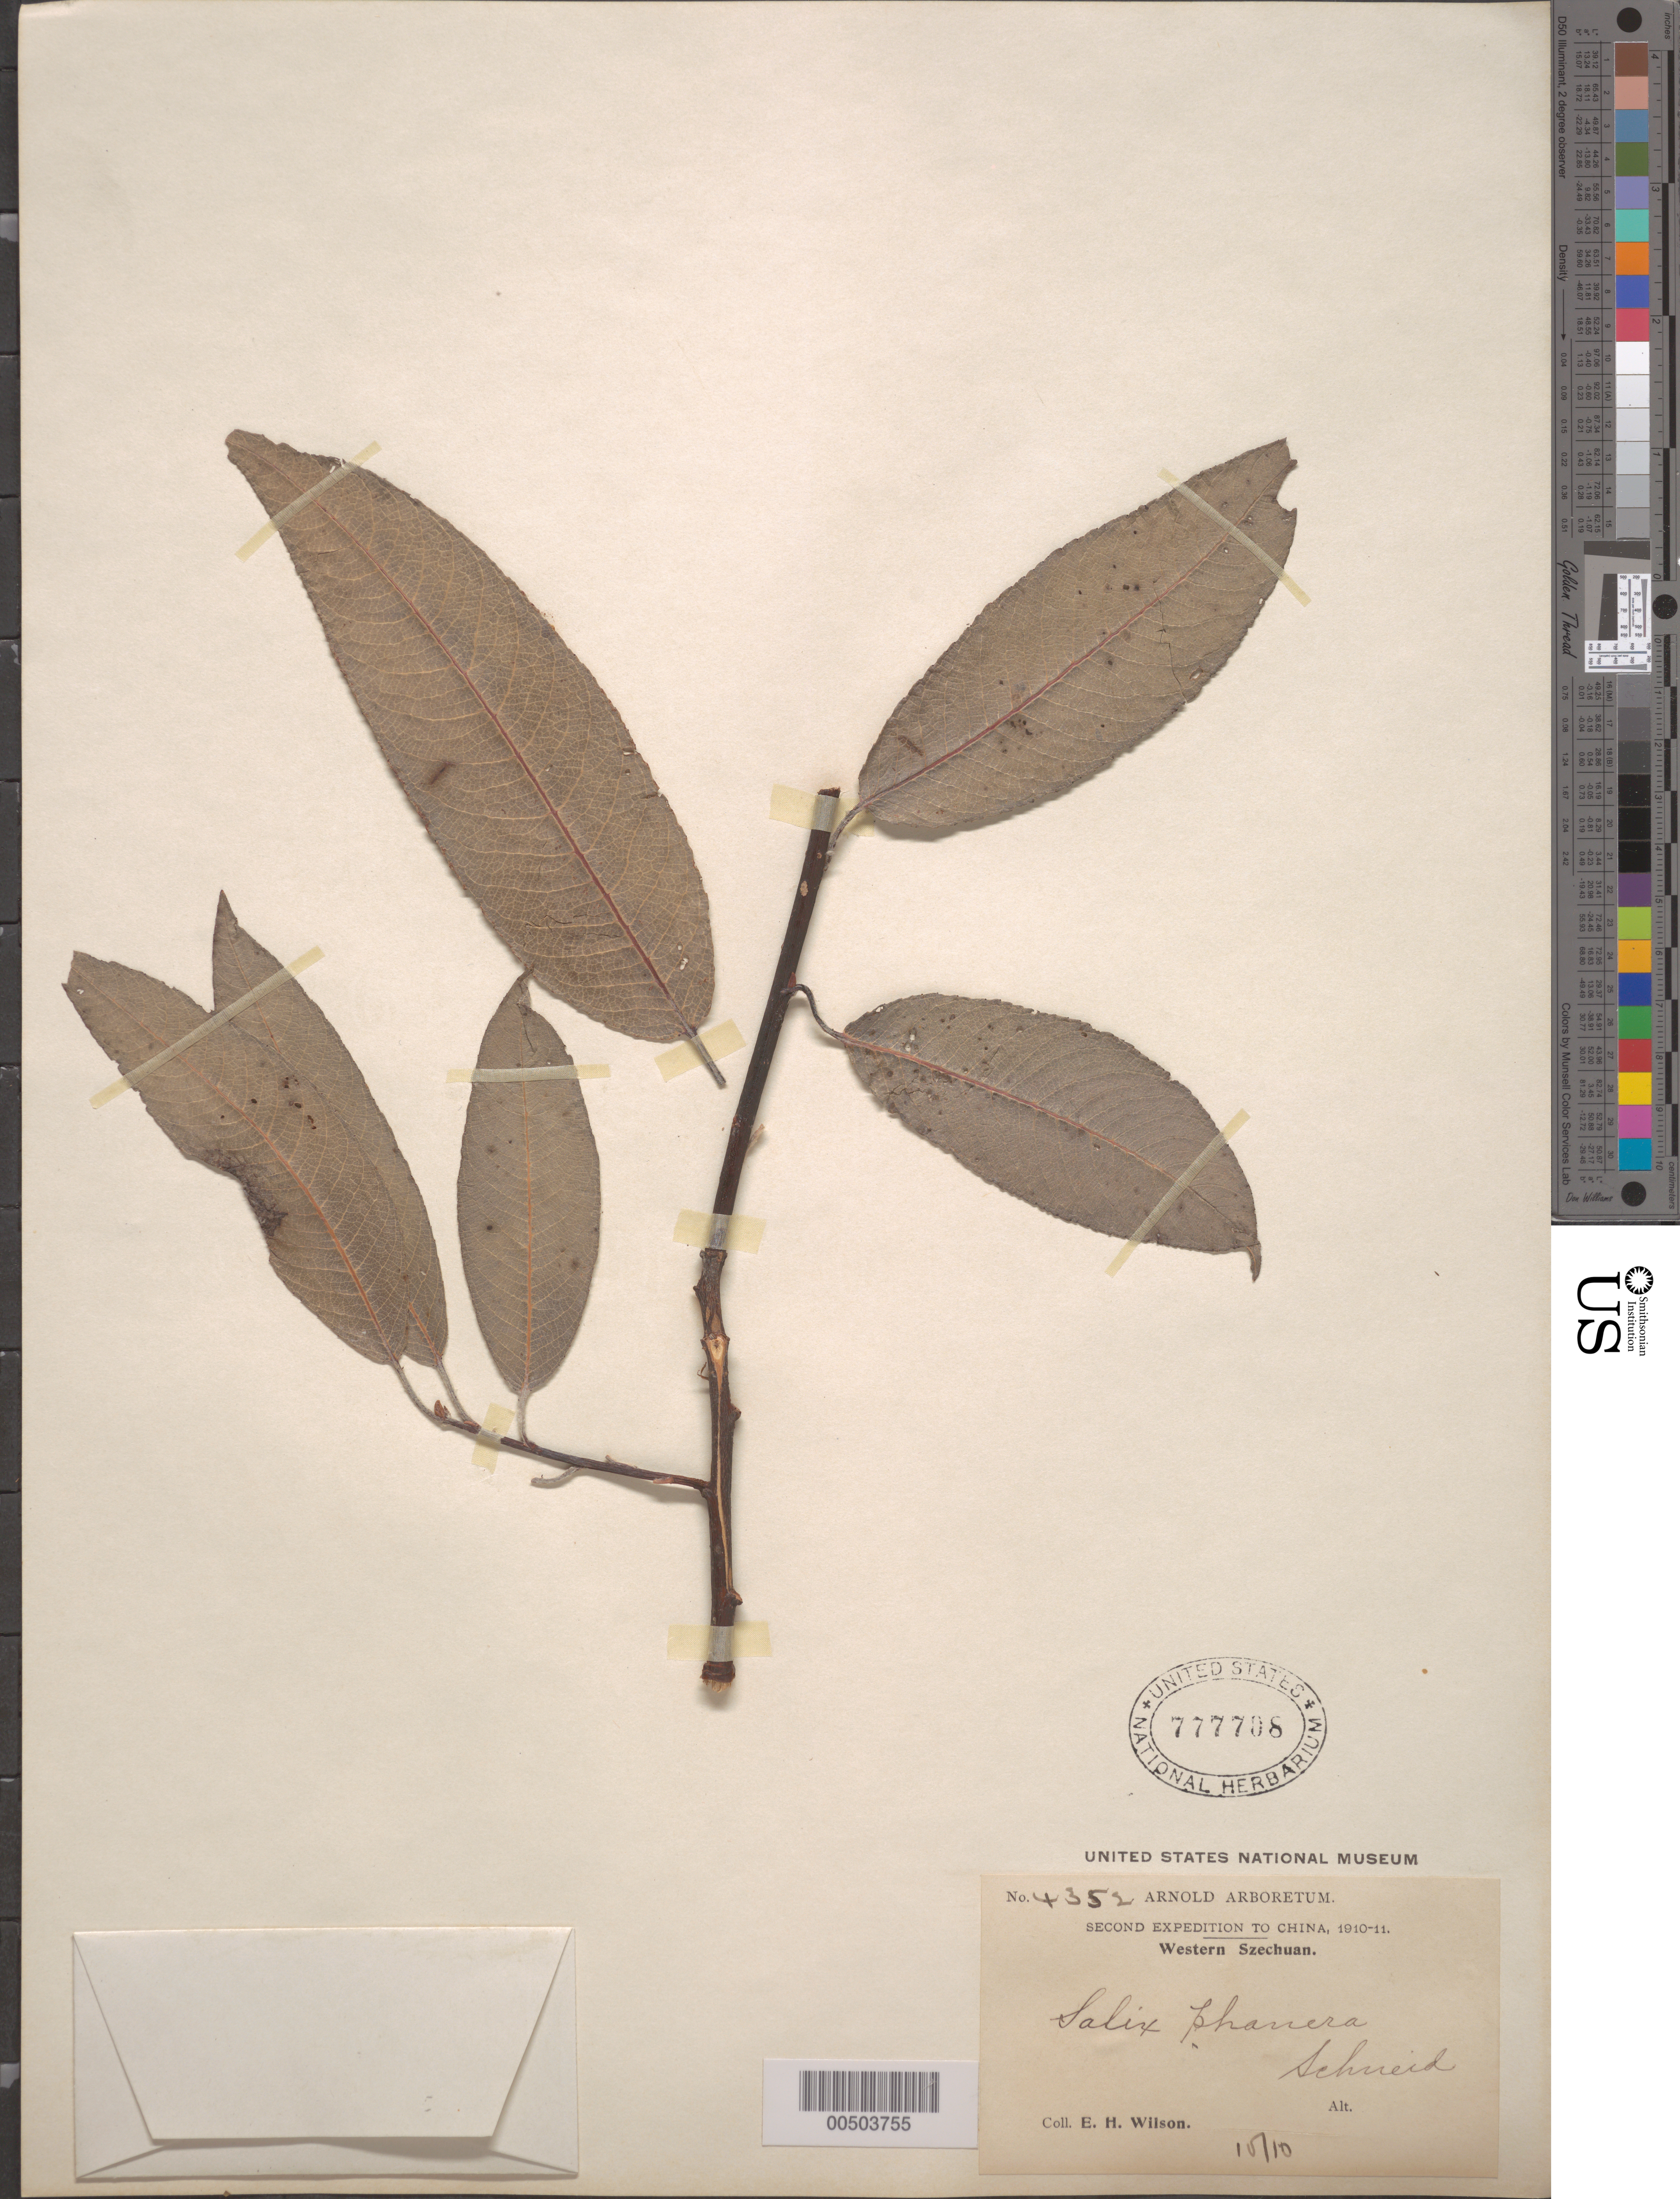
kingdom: Plantae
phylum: Tracheophyta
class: Magnoliopsida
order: Malpighiales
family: Salicaceae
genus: Salix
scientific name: Salix phanera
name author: C.K. Schneid. in Sarg.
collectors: E. H. Wilson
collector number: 4352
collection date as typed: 1910 to -- --- 1911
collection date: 1910/1911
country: China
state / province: Sichuan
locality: Western Szechuan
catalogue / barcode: US 777708